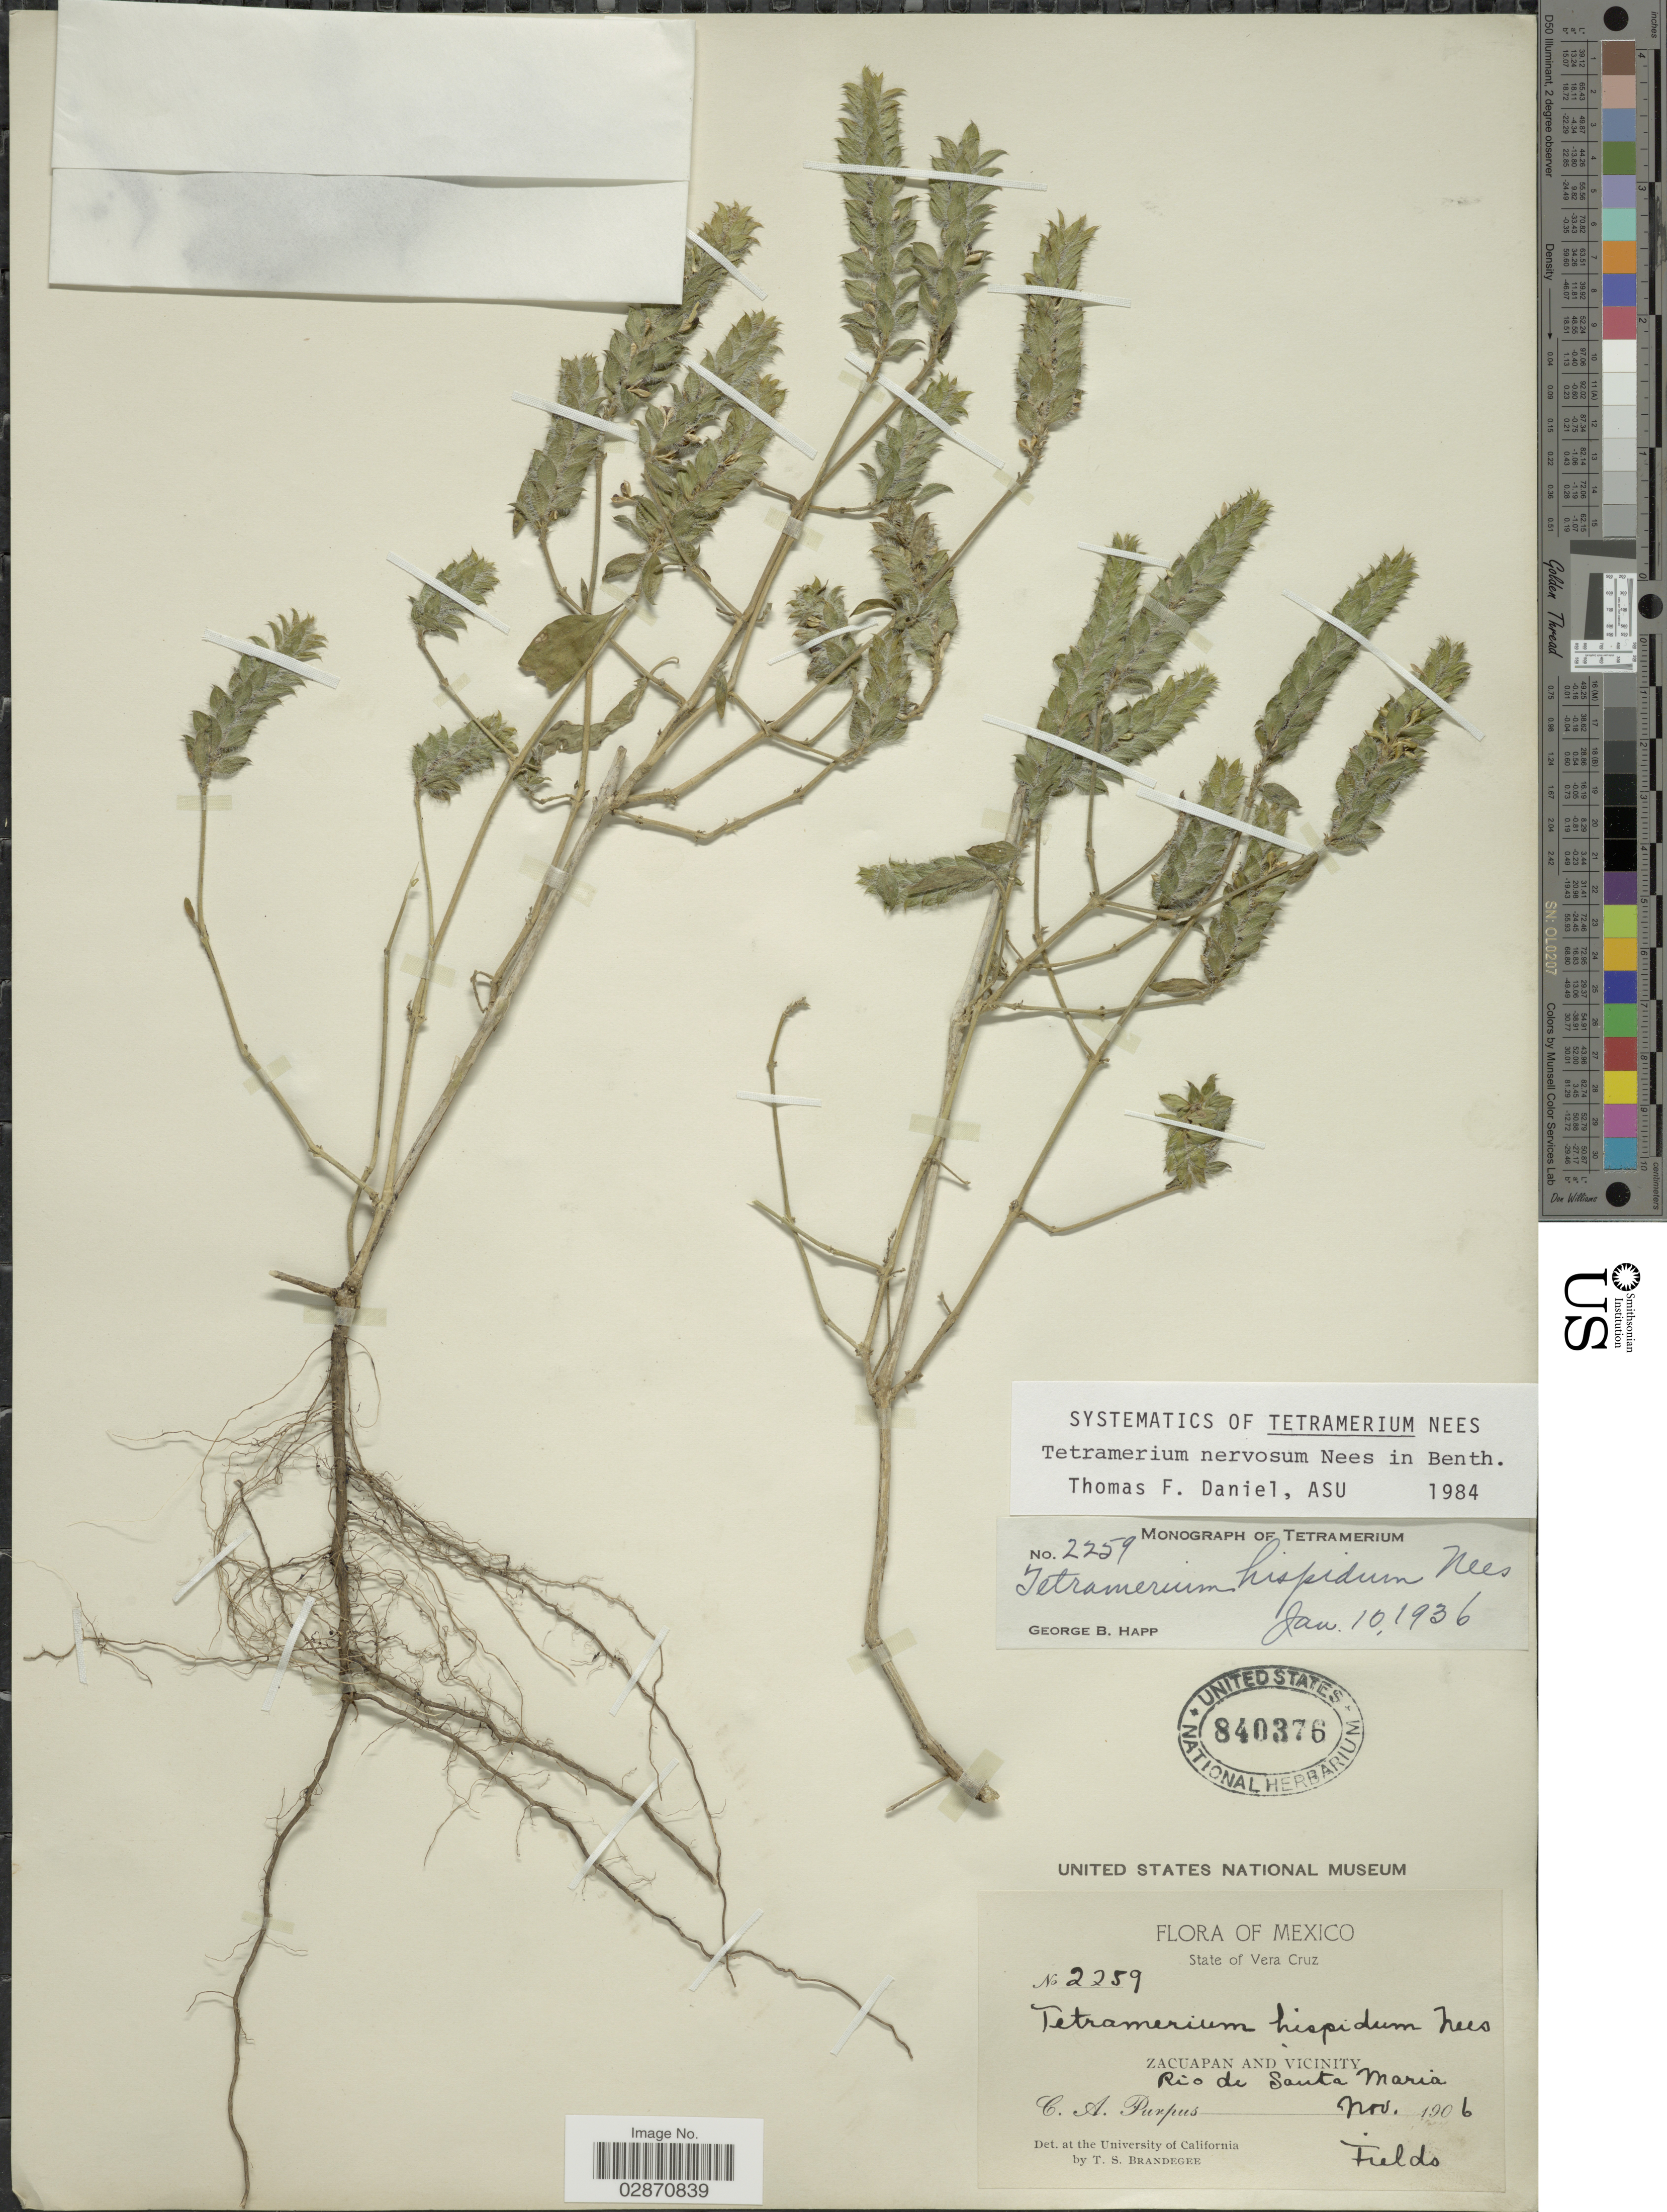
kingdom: Plantae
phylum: Tracheophyta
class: Magnoliopsida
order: Lamiales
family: Acanthaceae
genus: Tetramerium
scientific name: Tetramerium nervosum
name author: Nees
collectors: C. A. Purpus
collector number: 2259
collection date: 1906-11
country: Mexico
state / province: Veracruz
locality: State of Vera Cruz. Zacuapan and vicinity. Rio de Santa Maria.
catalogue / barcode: US 840376